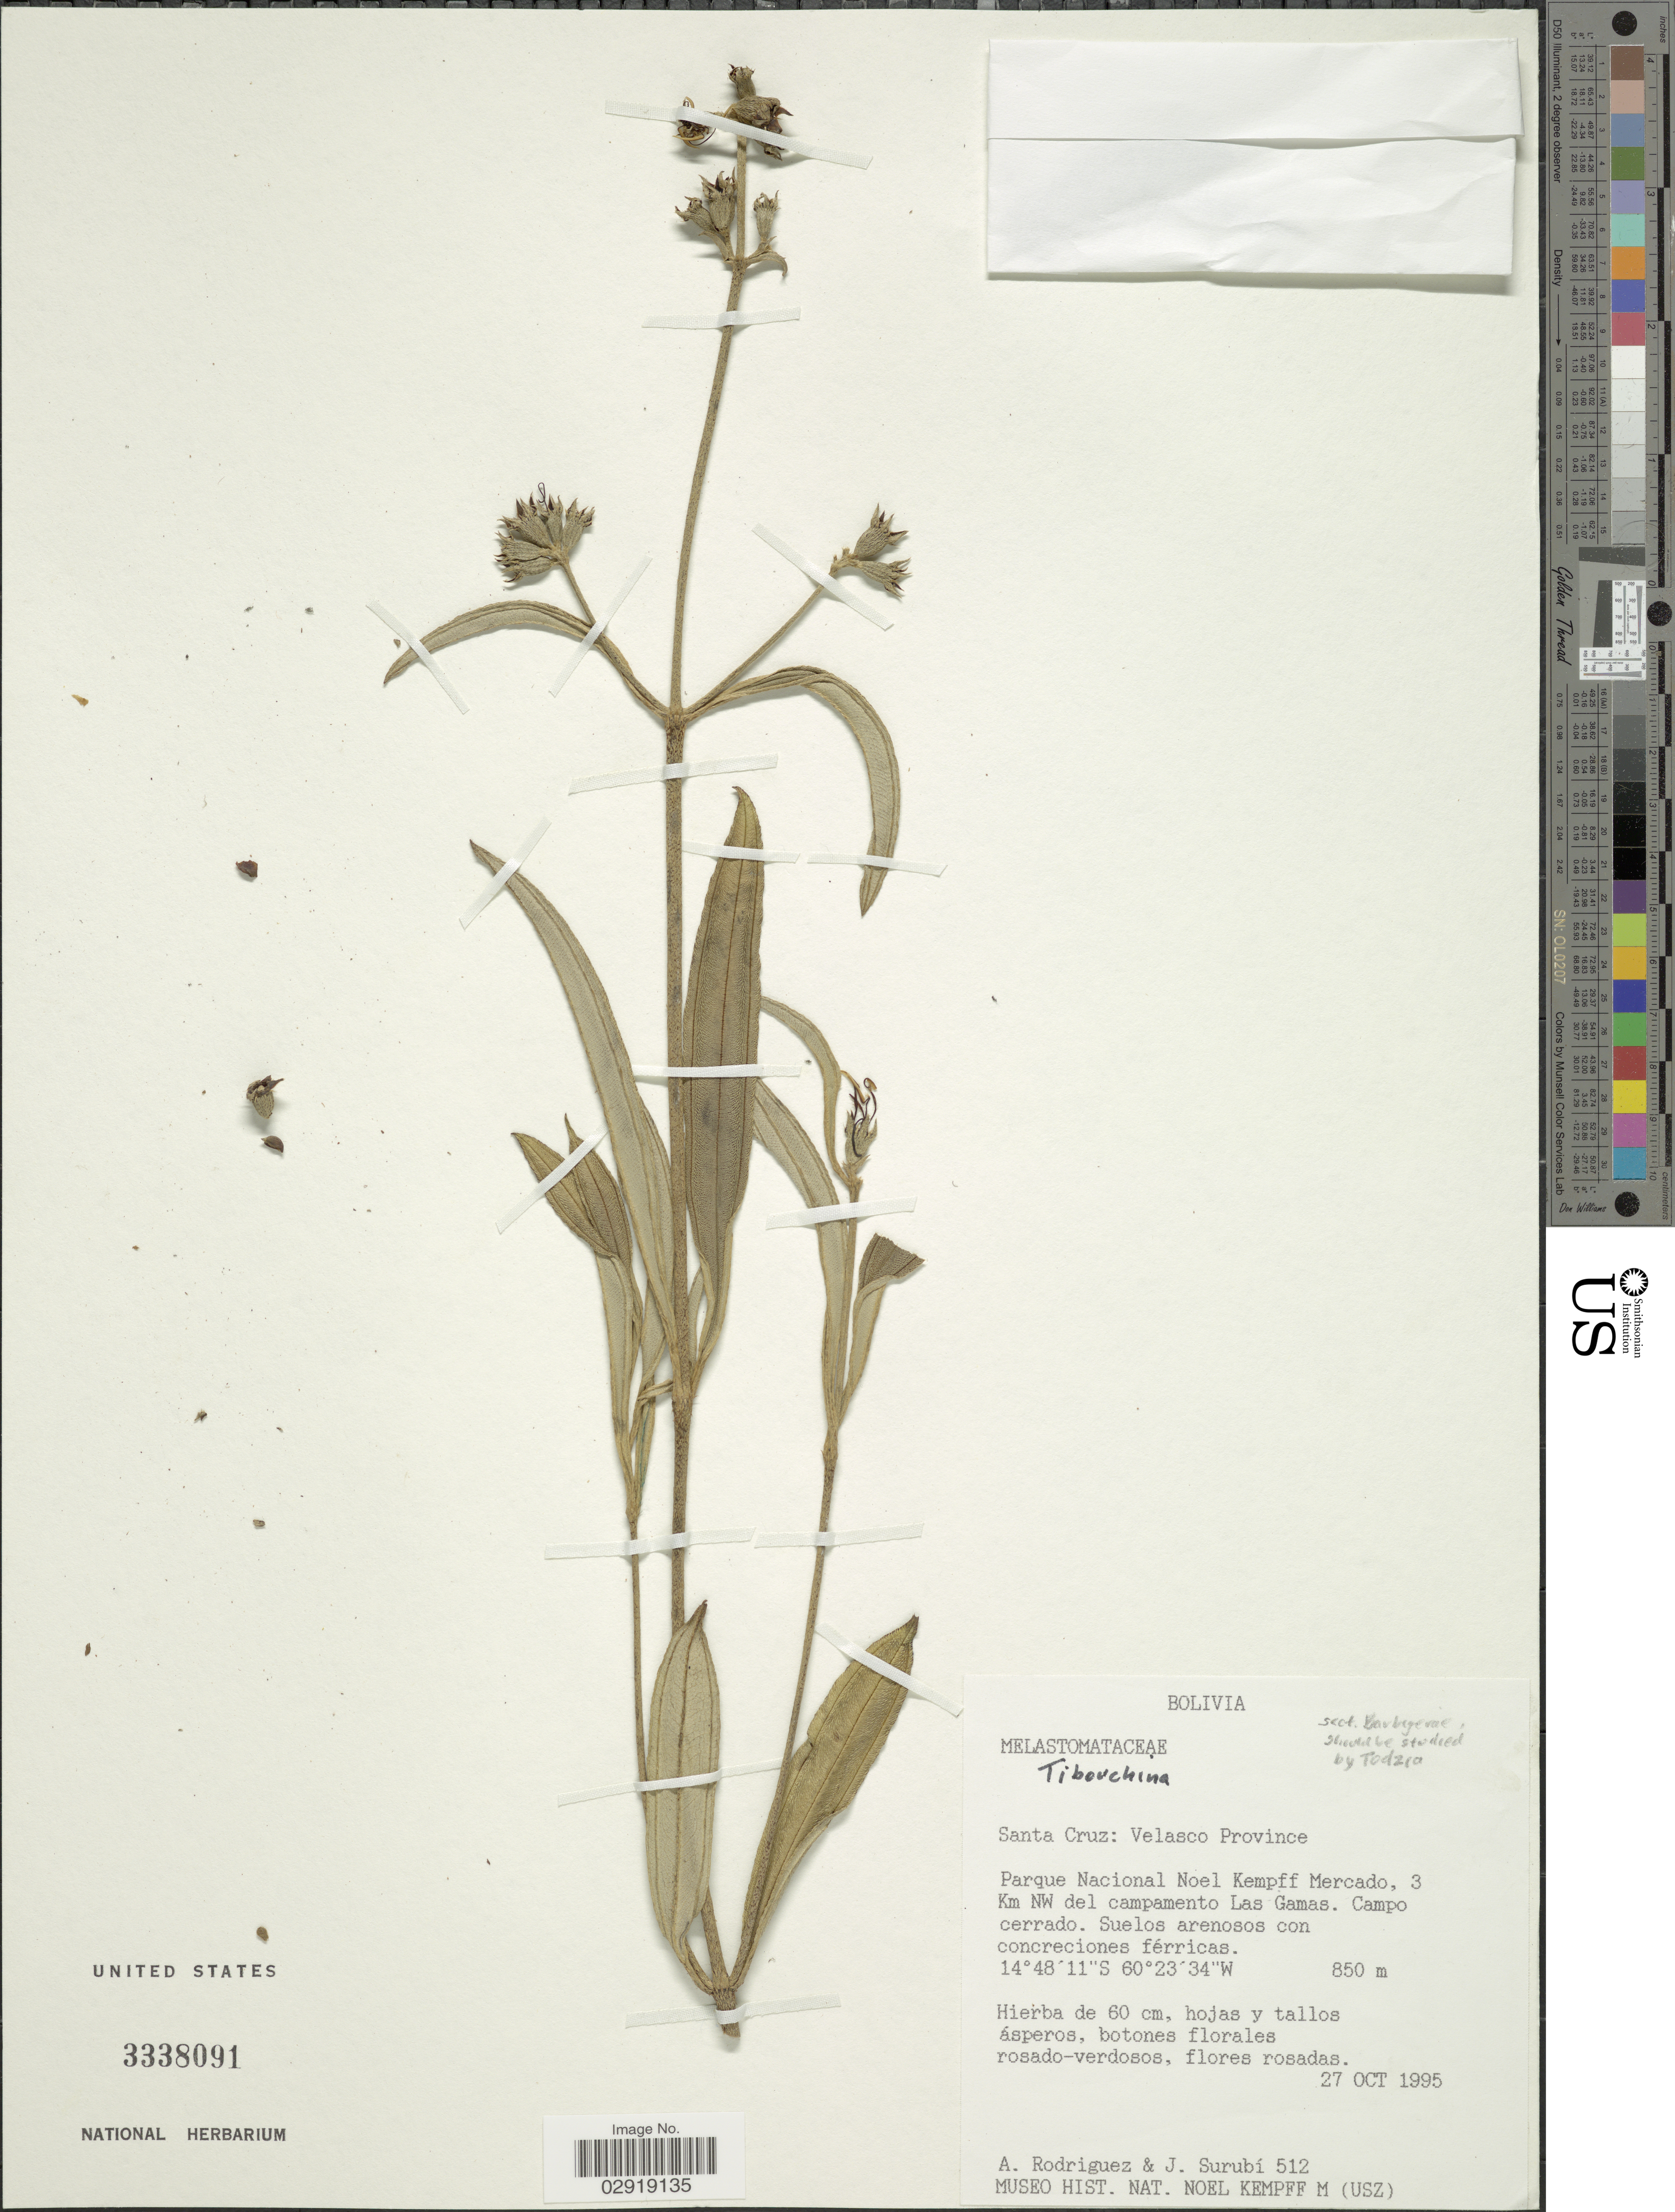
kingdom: Plantae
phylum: Tracheophyta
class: Magnoliopsida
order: Myrtales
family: Melastomataceae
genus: Tibouchina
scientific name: Tibouchina sp.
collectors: A. Rodriguez & J. Surubí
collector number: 512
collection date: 1995-10-27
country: Bolivia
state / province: Santa Cruz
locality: Velasco Province. Parque Nacional Noel Kempff Mercado, 3 Km NW del campamento Las Gamas. Campo cerrado.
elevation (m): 850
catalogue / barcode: US 3338091